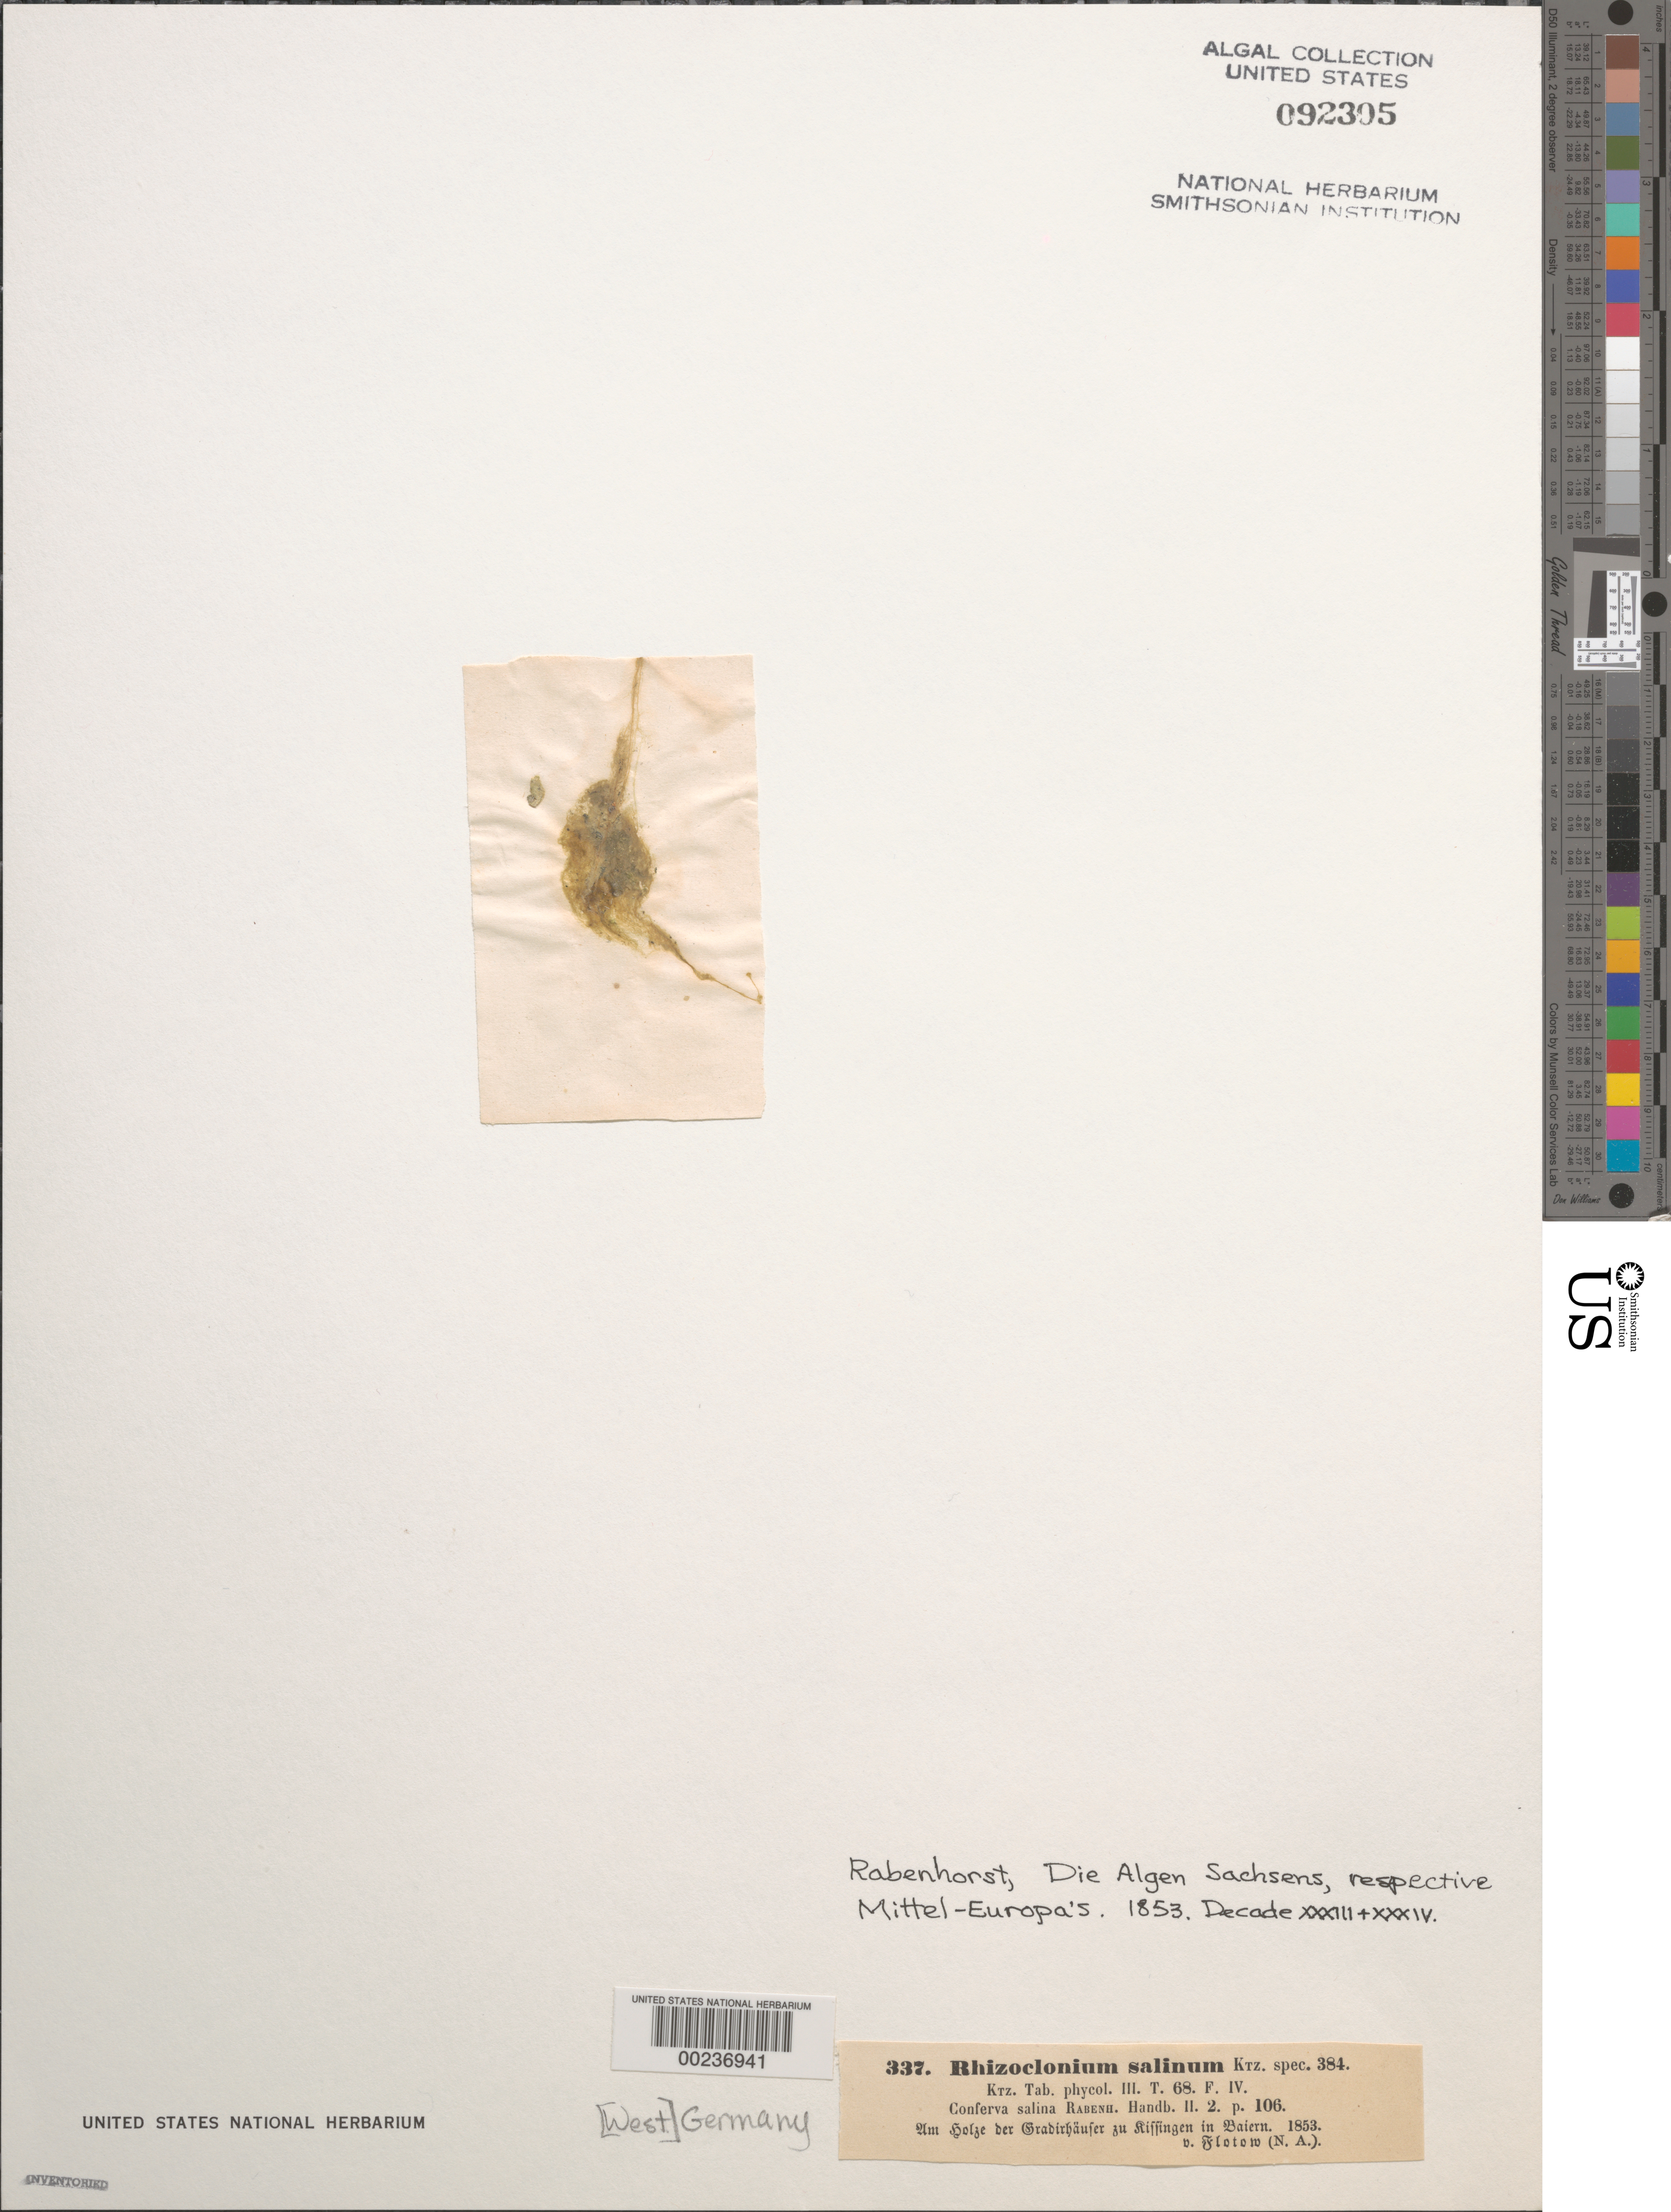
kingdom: Plantae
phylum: Chlorophyta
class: Ulvophyceae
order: Cladophorales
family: Cladophoraceae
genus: Rhizoclonium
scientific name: Rhizoclonium riparium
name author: (Roth) Harv.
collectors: J. Von Flotow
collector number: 337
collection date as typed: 1853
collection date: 1853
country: Germany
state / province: Bayern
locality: Kissingen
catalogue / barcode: US 92305